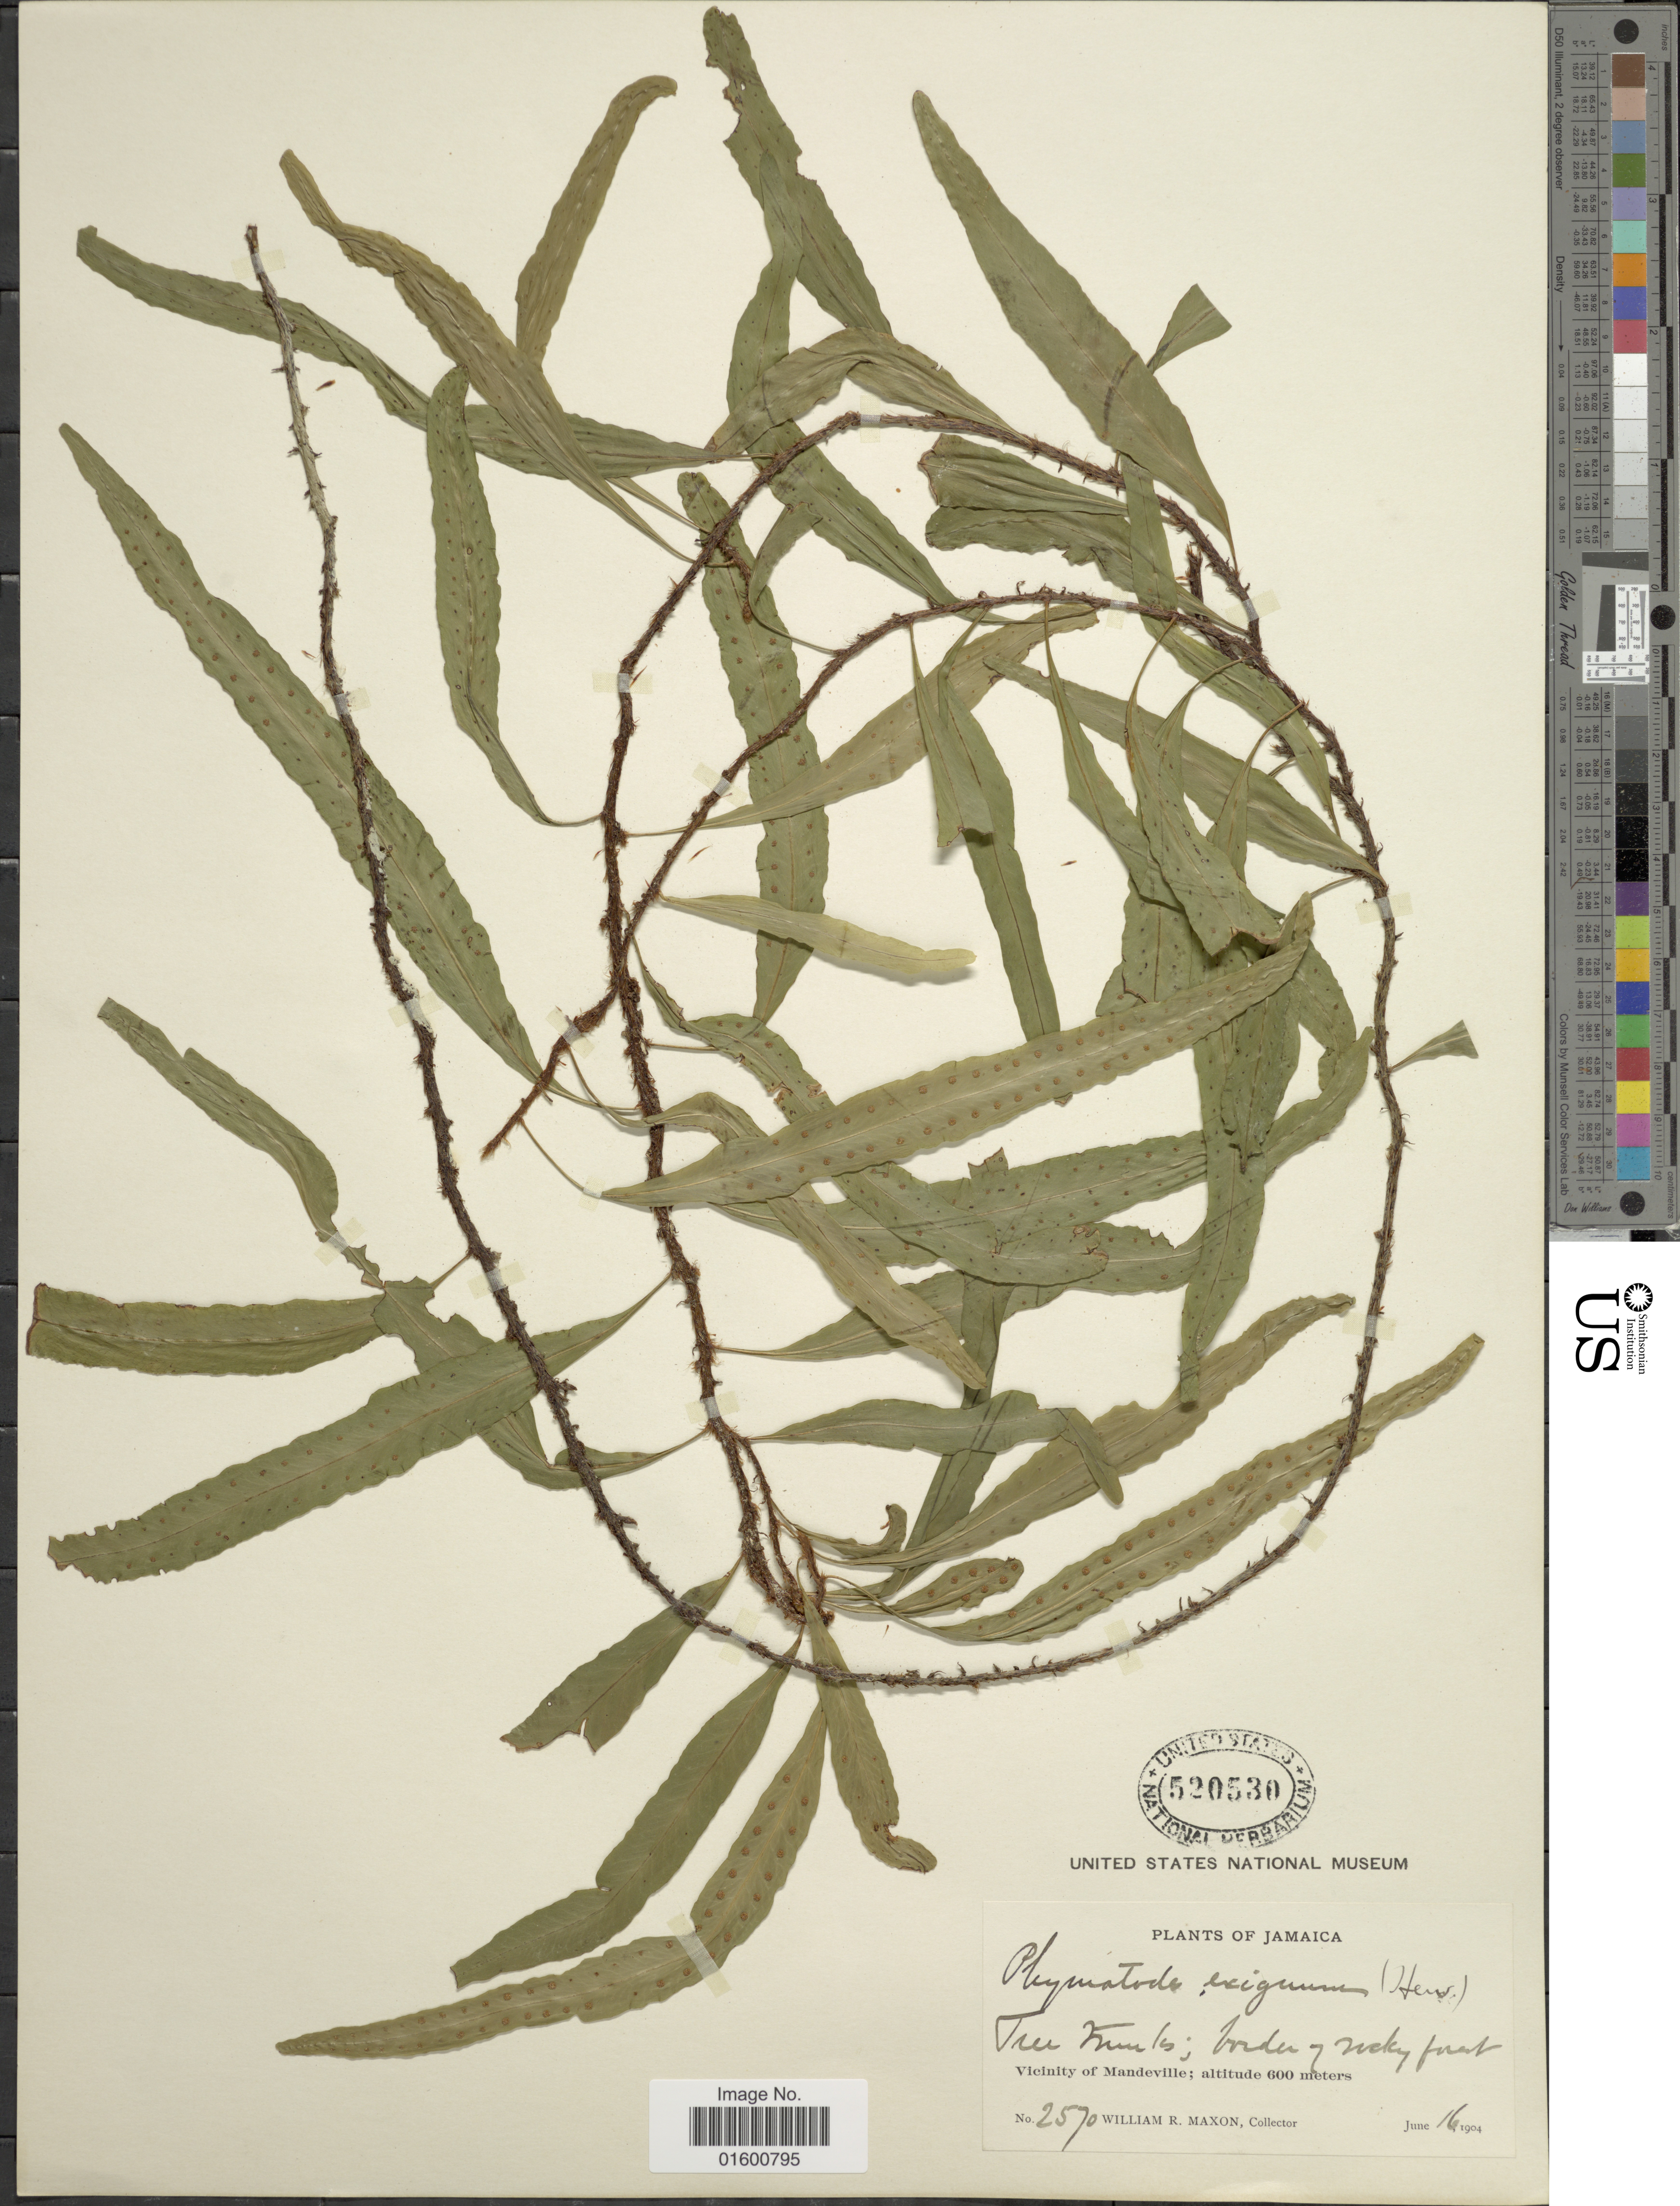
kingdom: Plantae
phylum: Tracheophyta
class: Polypodiopsida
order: Polypodiales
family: Polypodiaceae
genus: Microgramma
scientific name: Microgramma heterophylla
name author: (L.) Wherry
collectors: W. R. Maxon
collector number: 2570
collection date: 1904-06-16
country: Jamaica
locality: Vicinity of Mandeville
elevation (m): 600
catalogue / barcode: US 520530